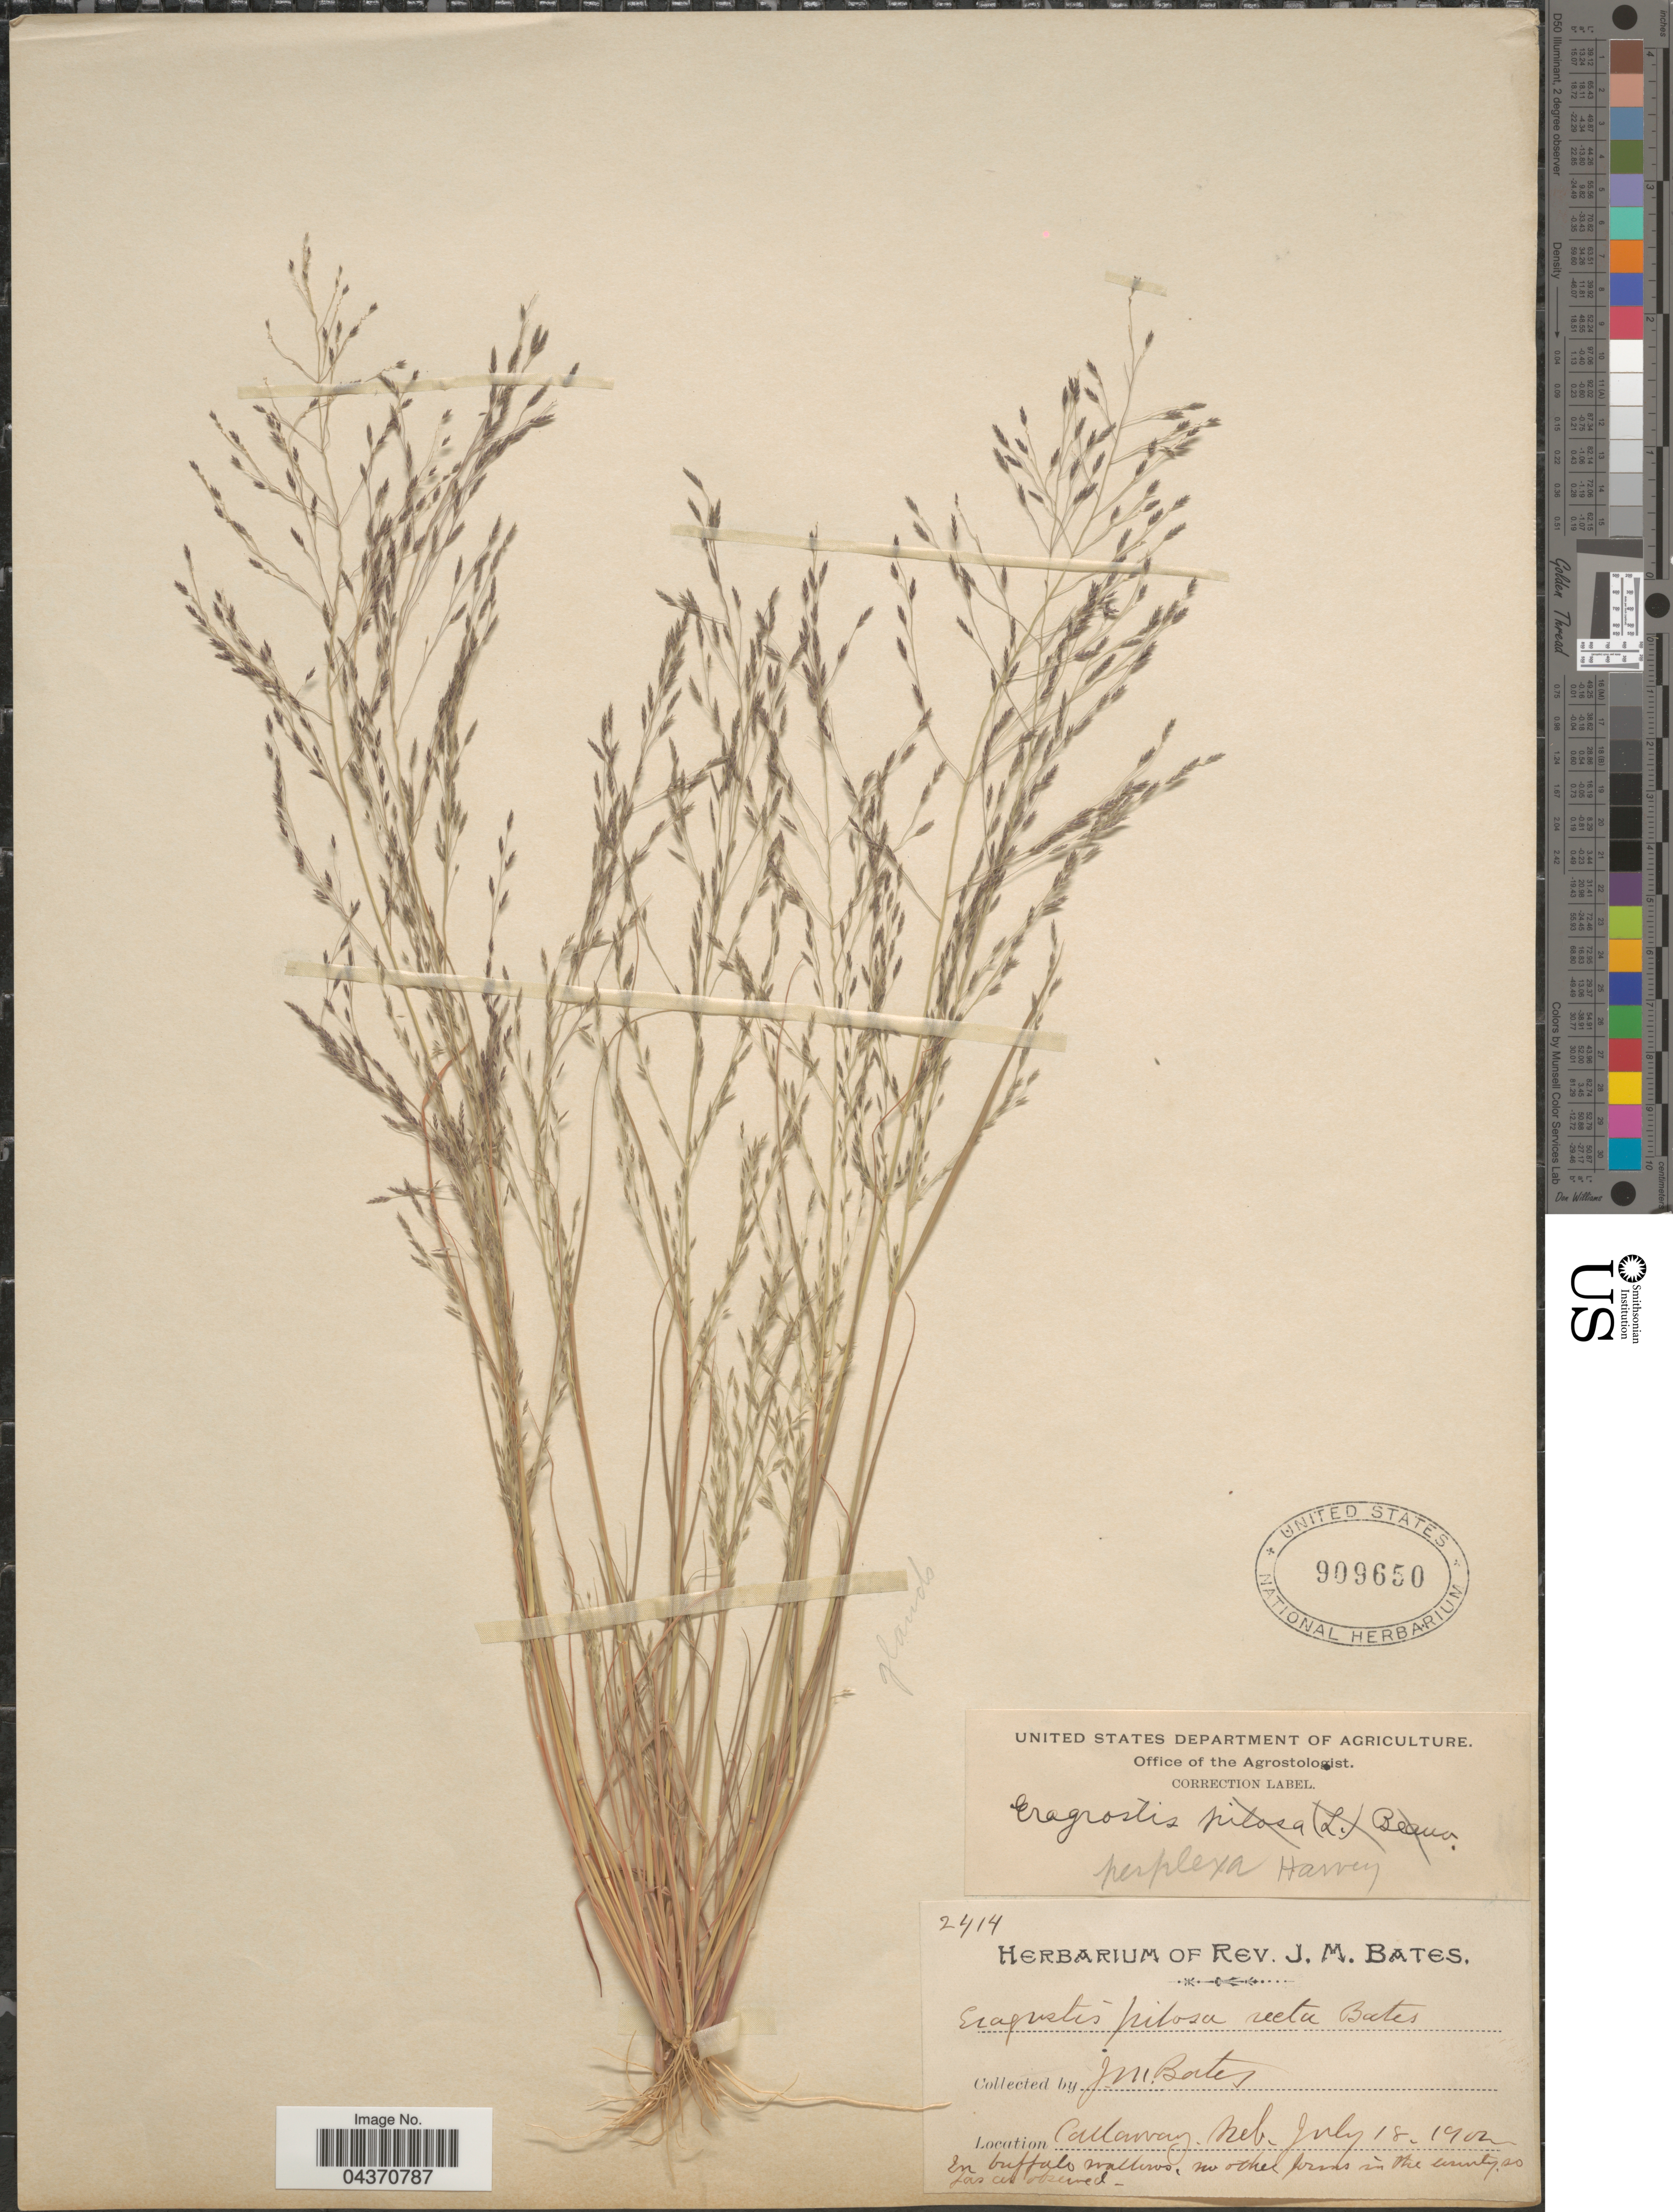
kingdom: Plantae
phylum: Tracheophyta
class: Liliopsida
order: Poales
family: Poaceae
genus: Eragrostis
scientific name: Eragrostis pilosa var. perplexa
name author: (L.H. Harv.) S.D. Koch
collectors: J. Bates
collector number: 2414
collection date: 1902-07-18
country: United States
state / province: Nebraska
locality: Callaway.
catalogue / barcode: US 909650